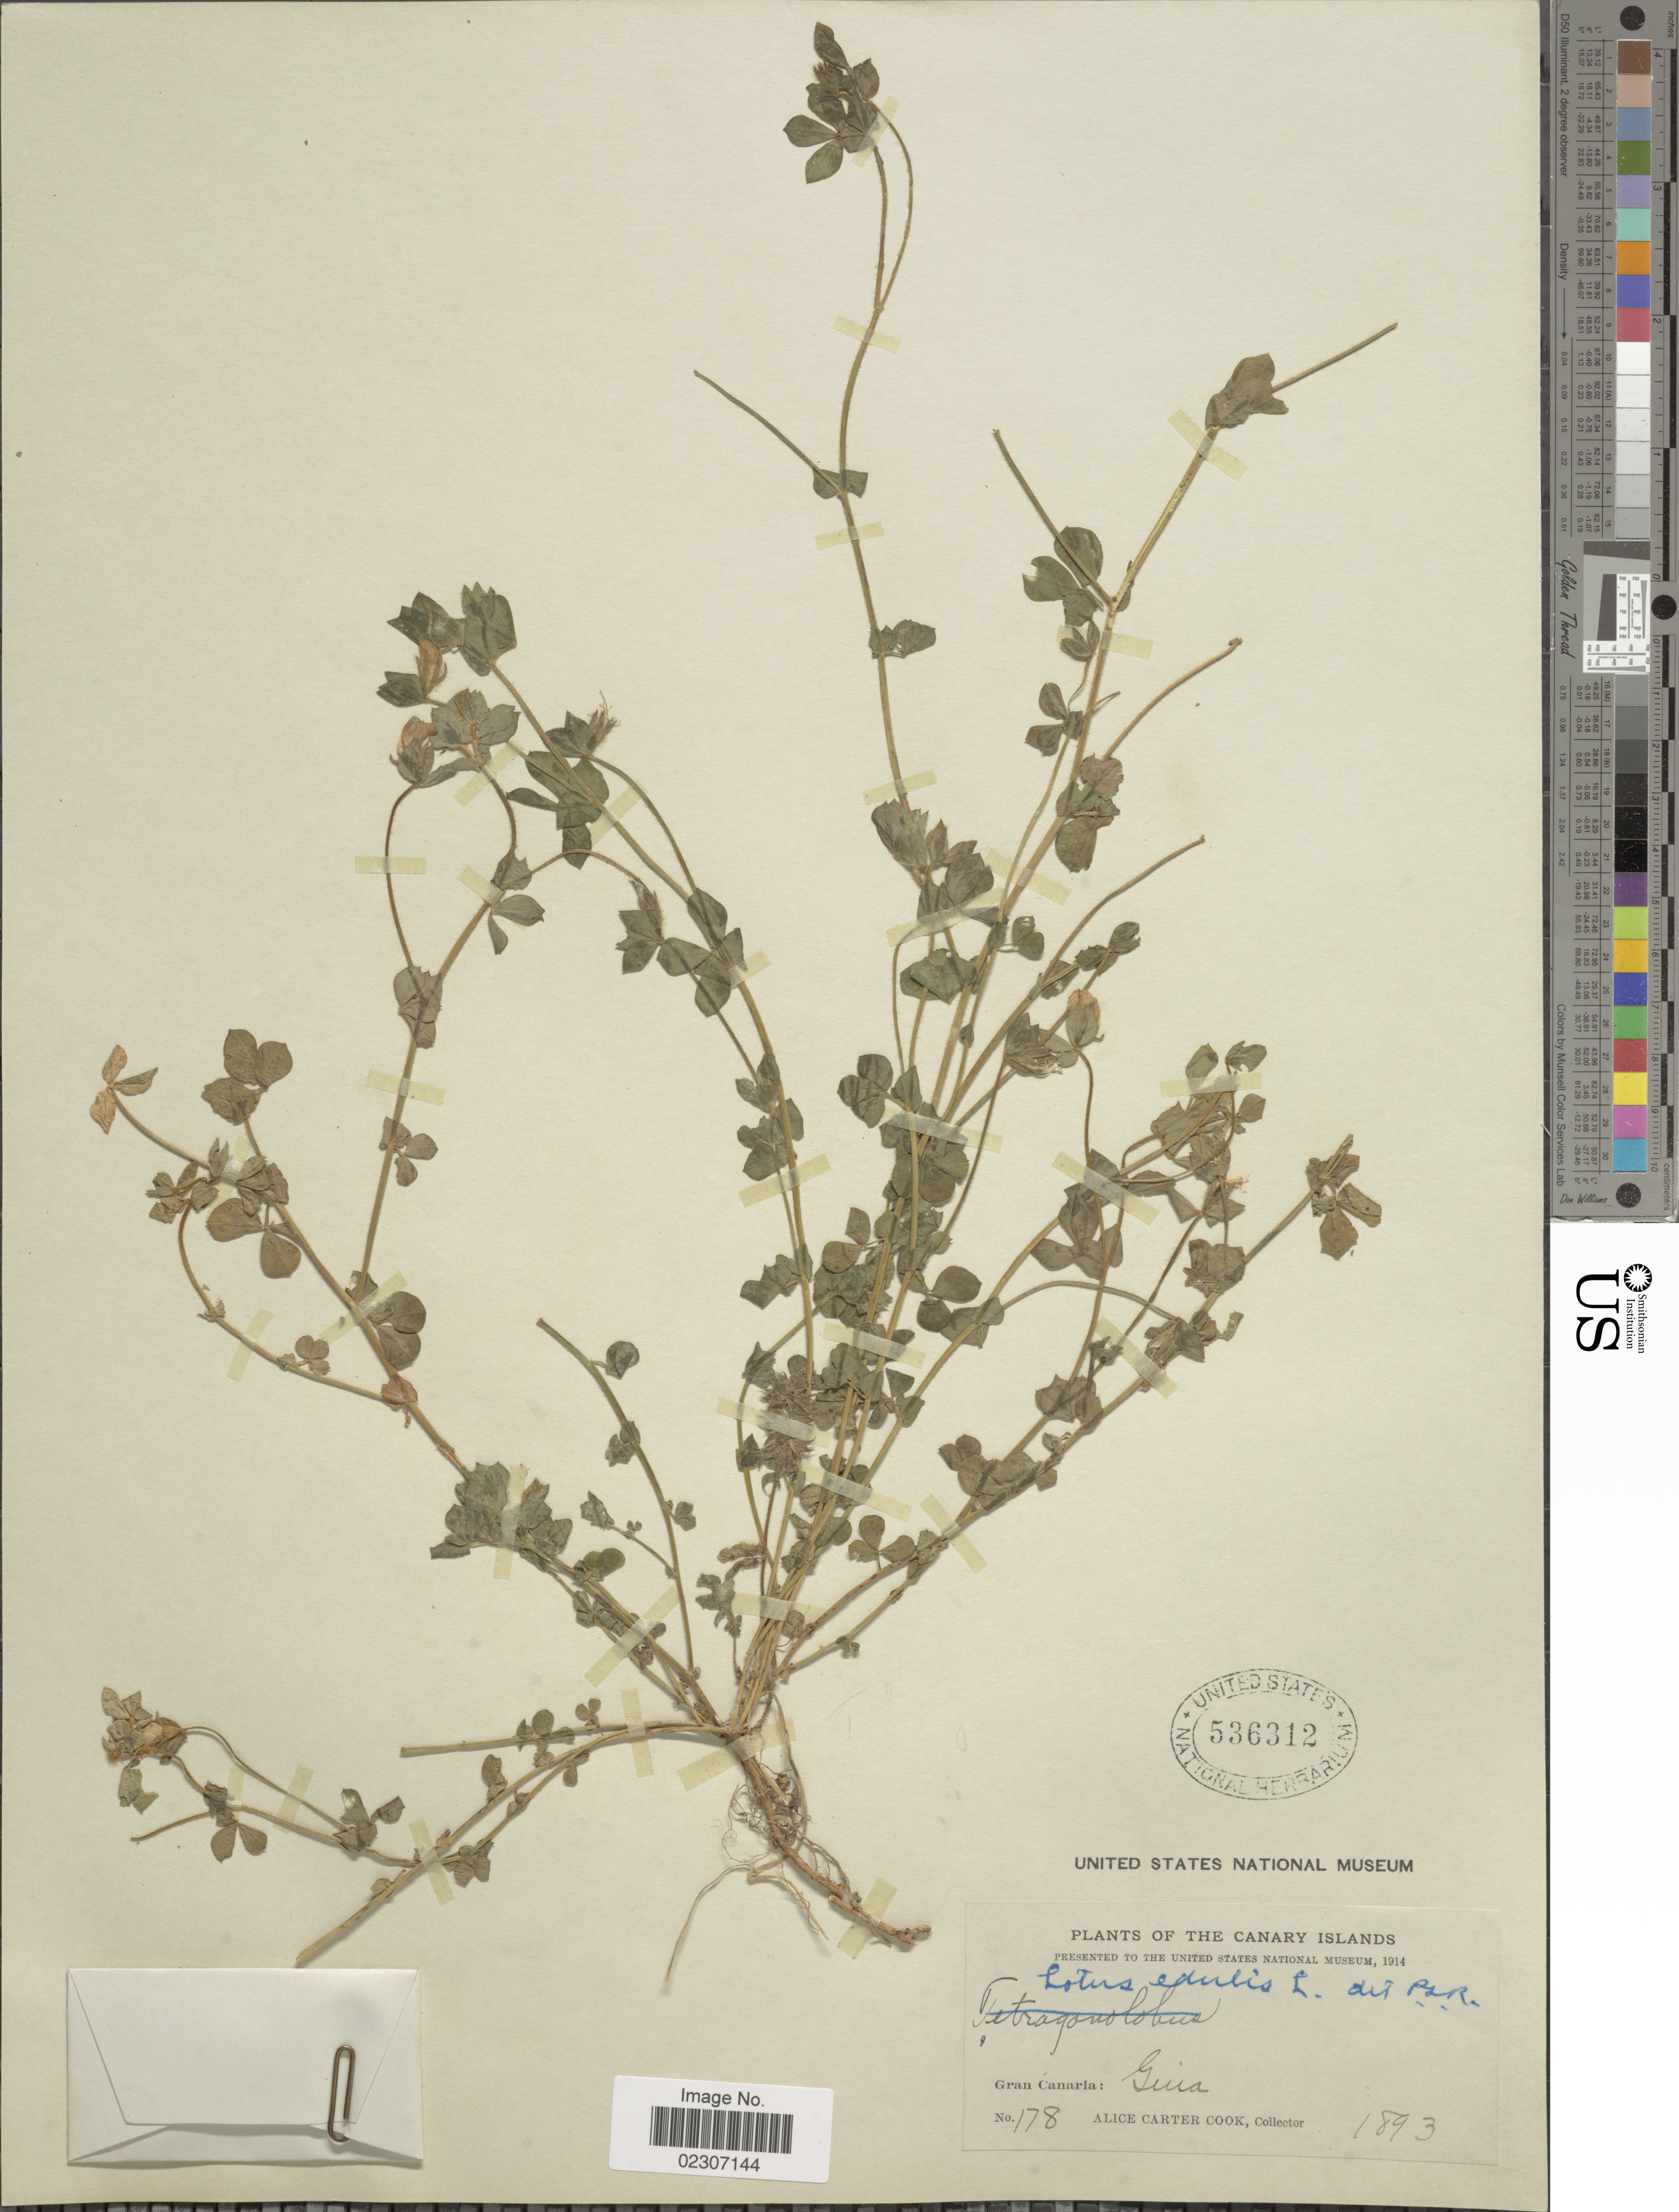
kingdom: Plantae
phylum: Tracheophyta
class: Magnoliopsida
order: Fabales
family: Fabaceae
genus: Lotus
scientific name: Lotus edulis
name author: L.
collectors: Alice C. Cook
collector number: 178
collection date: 1893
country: Spain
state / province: Canarias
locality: Canary Islands. Gran Canaria: Guia.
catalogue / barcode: US 536312